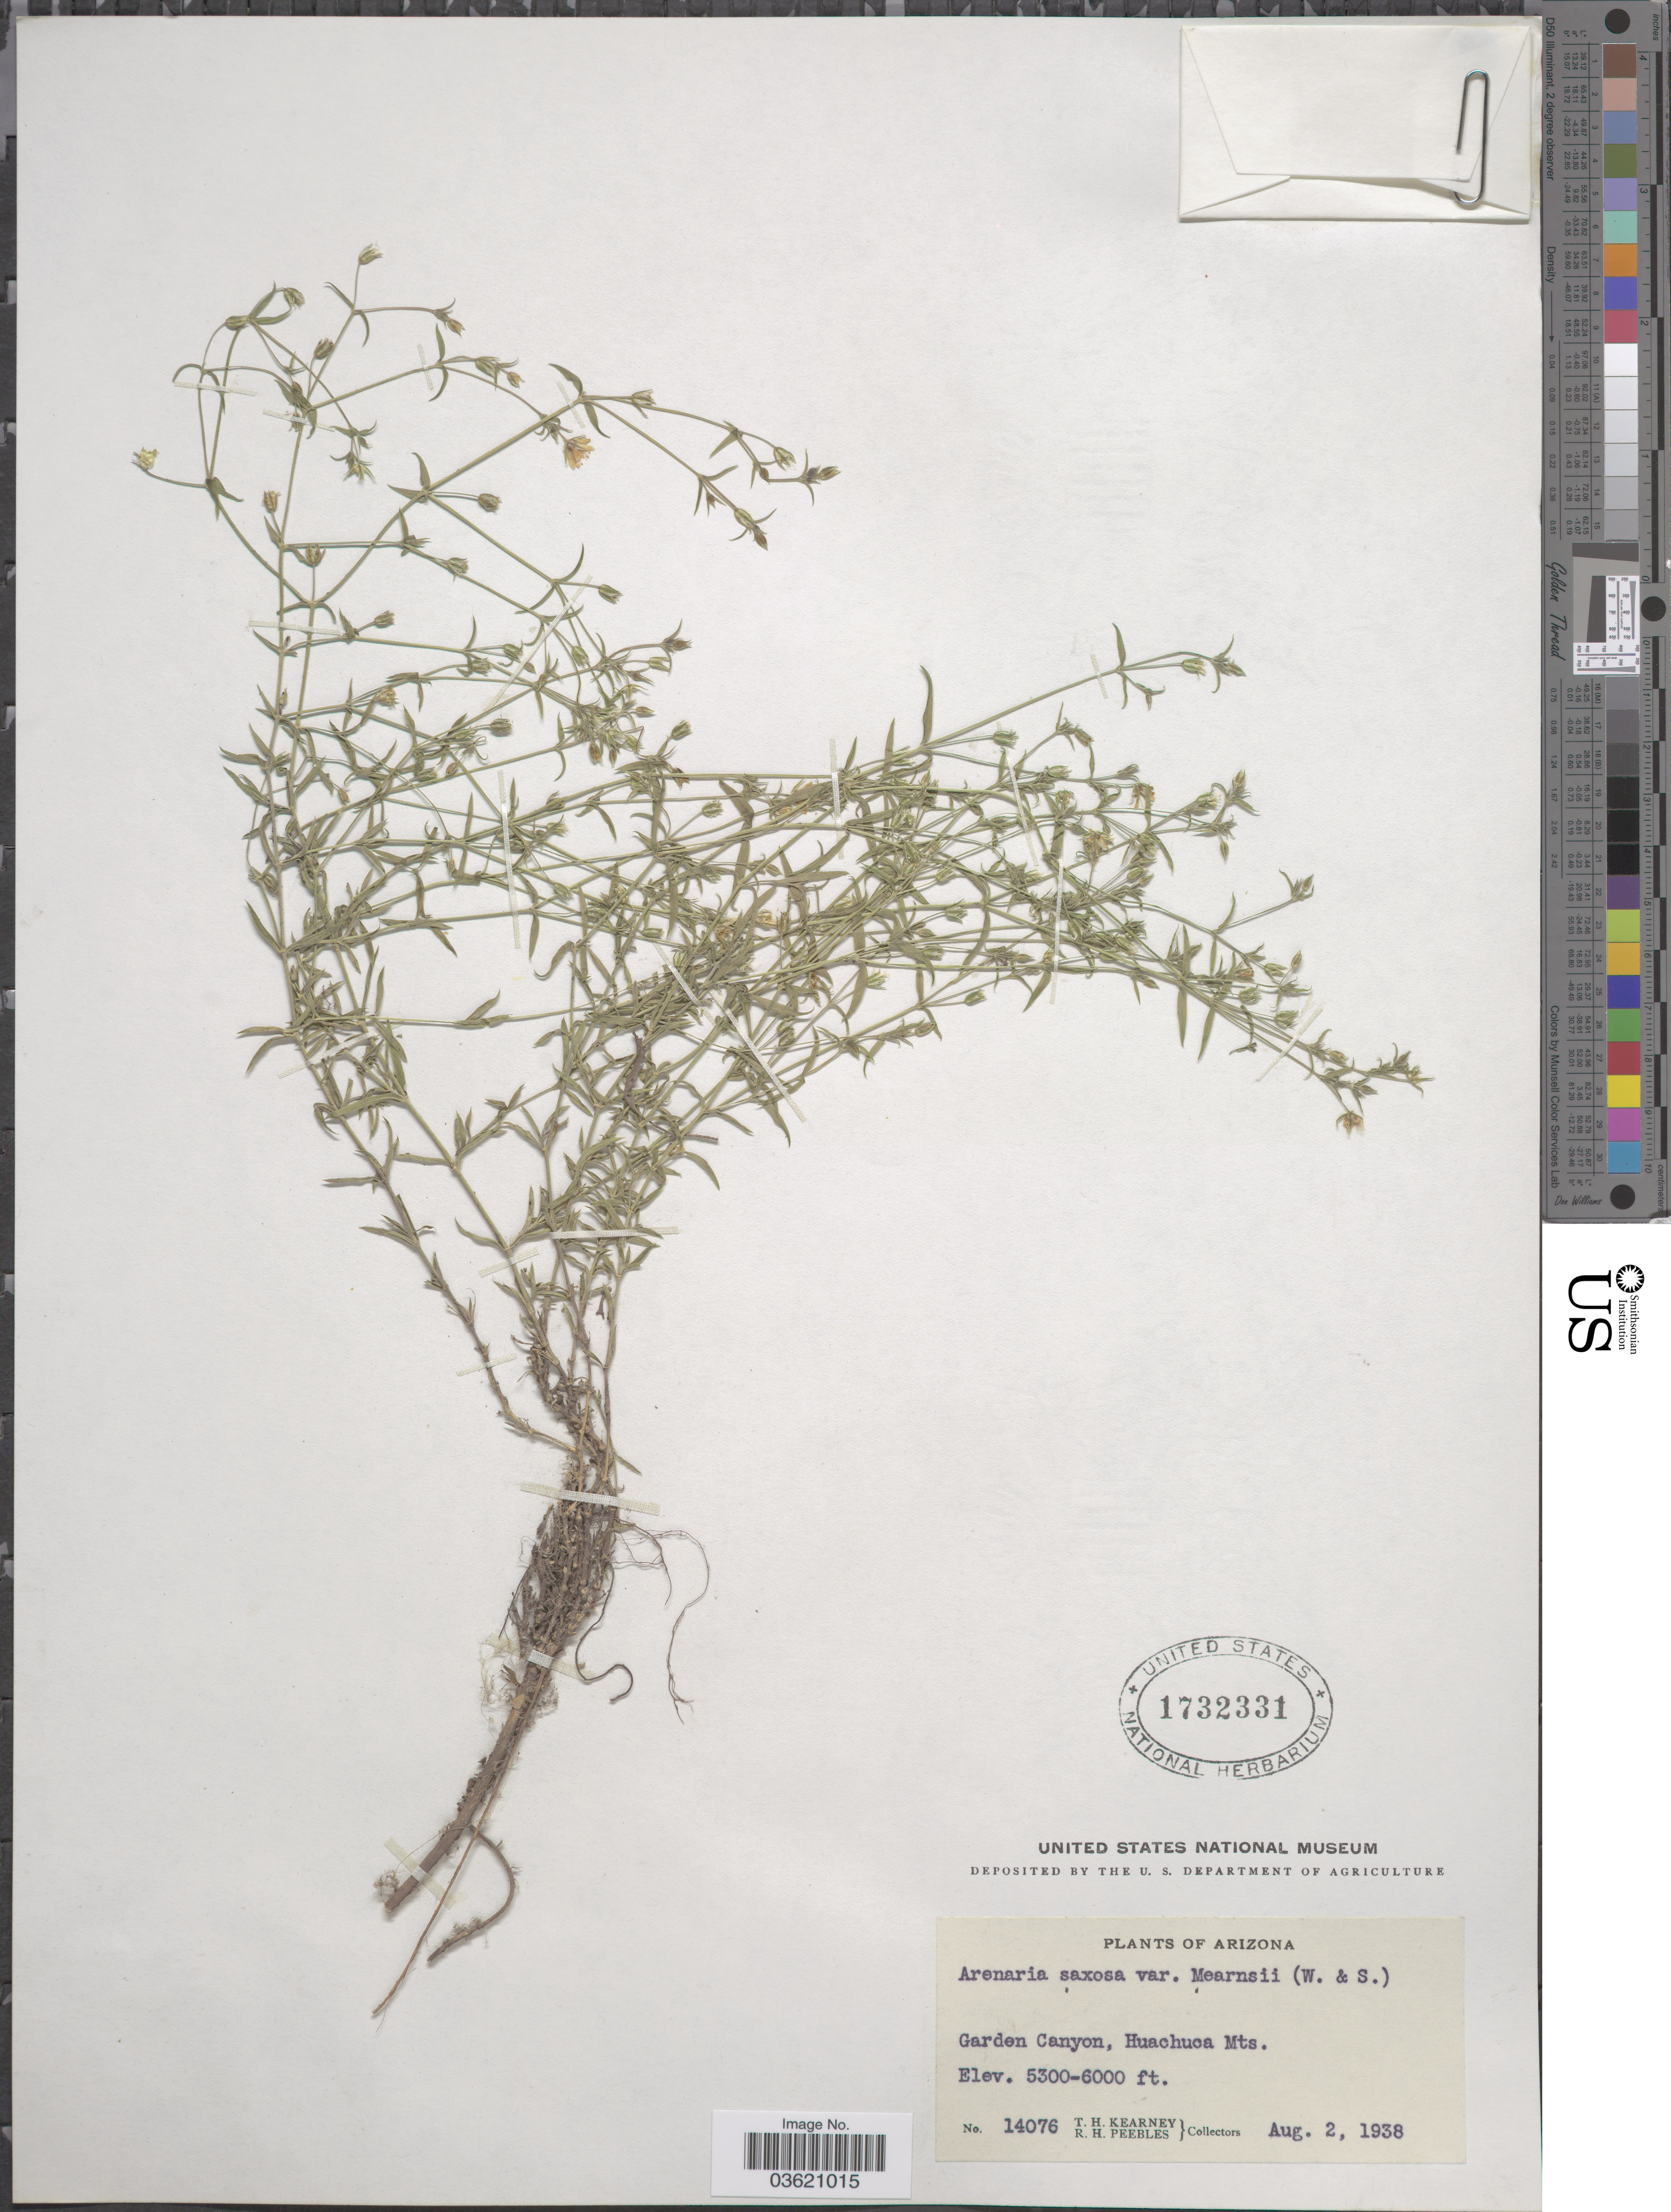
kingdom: Plantae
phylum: Tracheophyta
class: Magnoliopsida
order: Caryophyllales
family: Caryophyllaceae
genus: Arenaria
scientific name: Arenaria mearnsii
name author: Wooton & Standl.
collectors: T. H. Kearney & R. H. Peebles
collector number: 14076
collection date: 1938-08-02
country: United States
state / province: Arizona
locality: Garden Canyon, Huachuca Mts.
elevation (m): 1615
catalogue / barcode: US 1732331